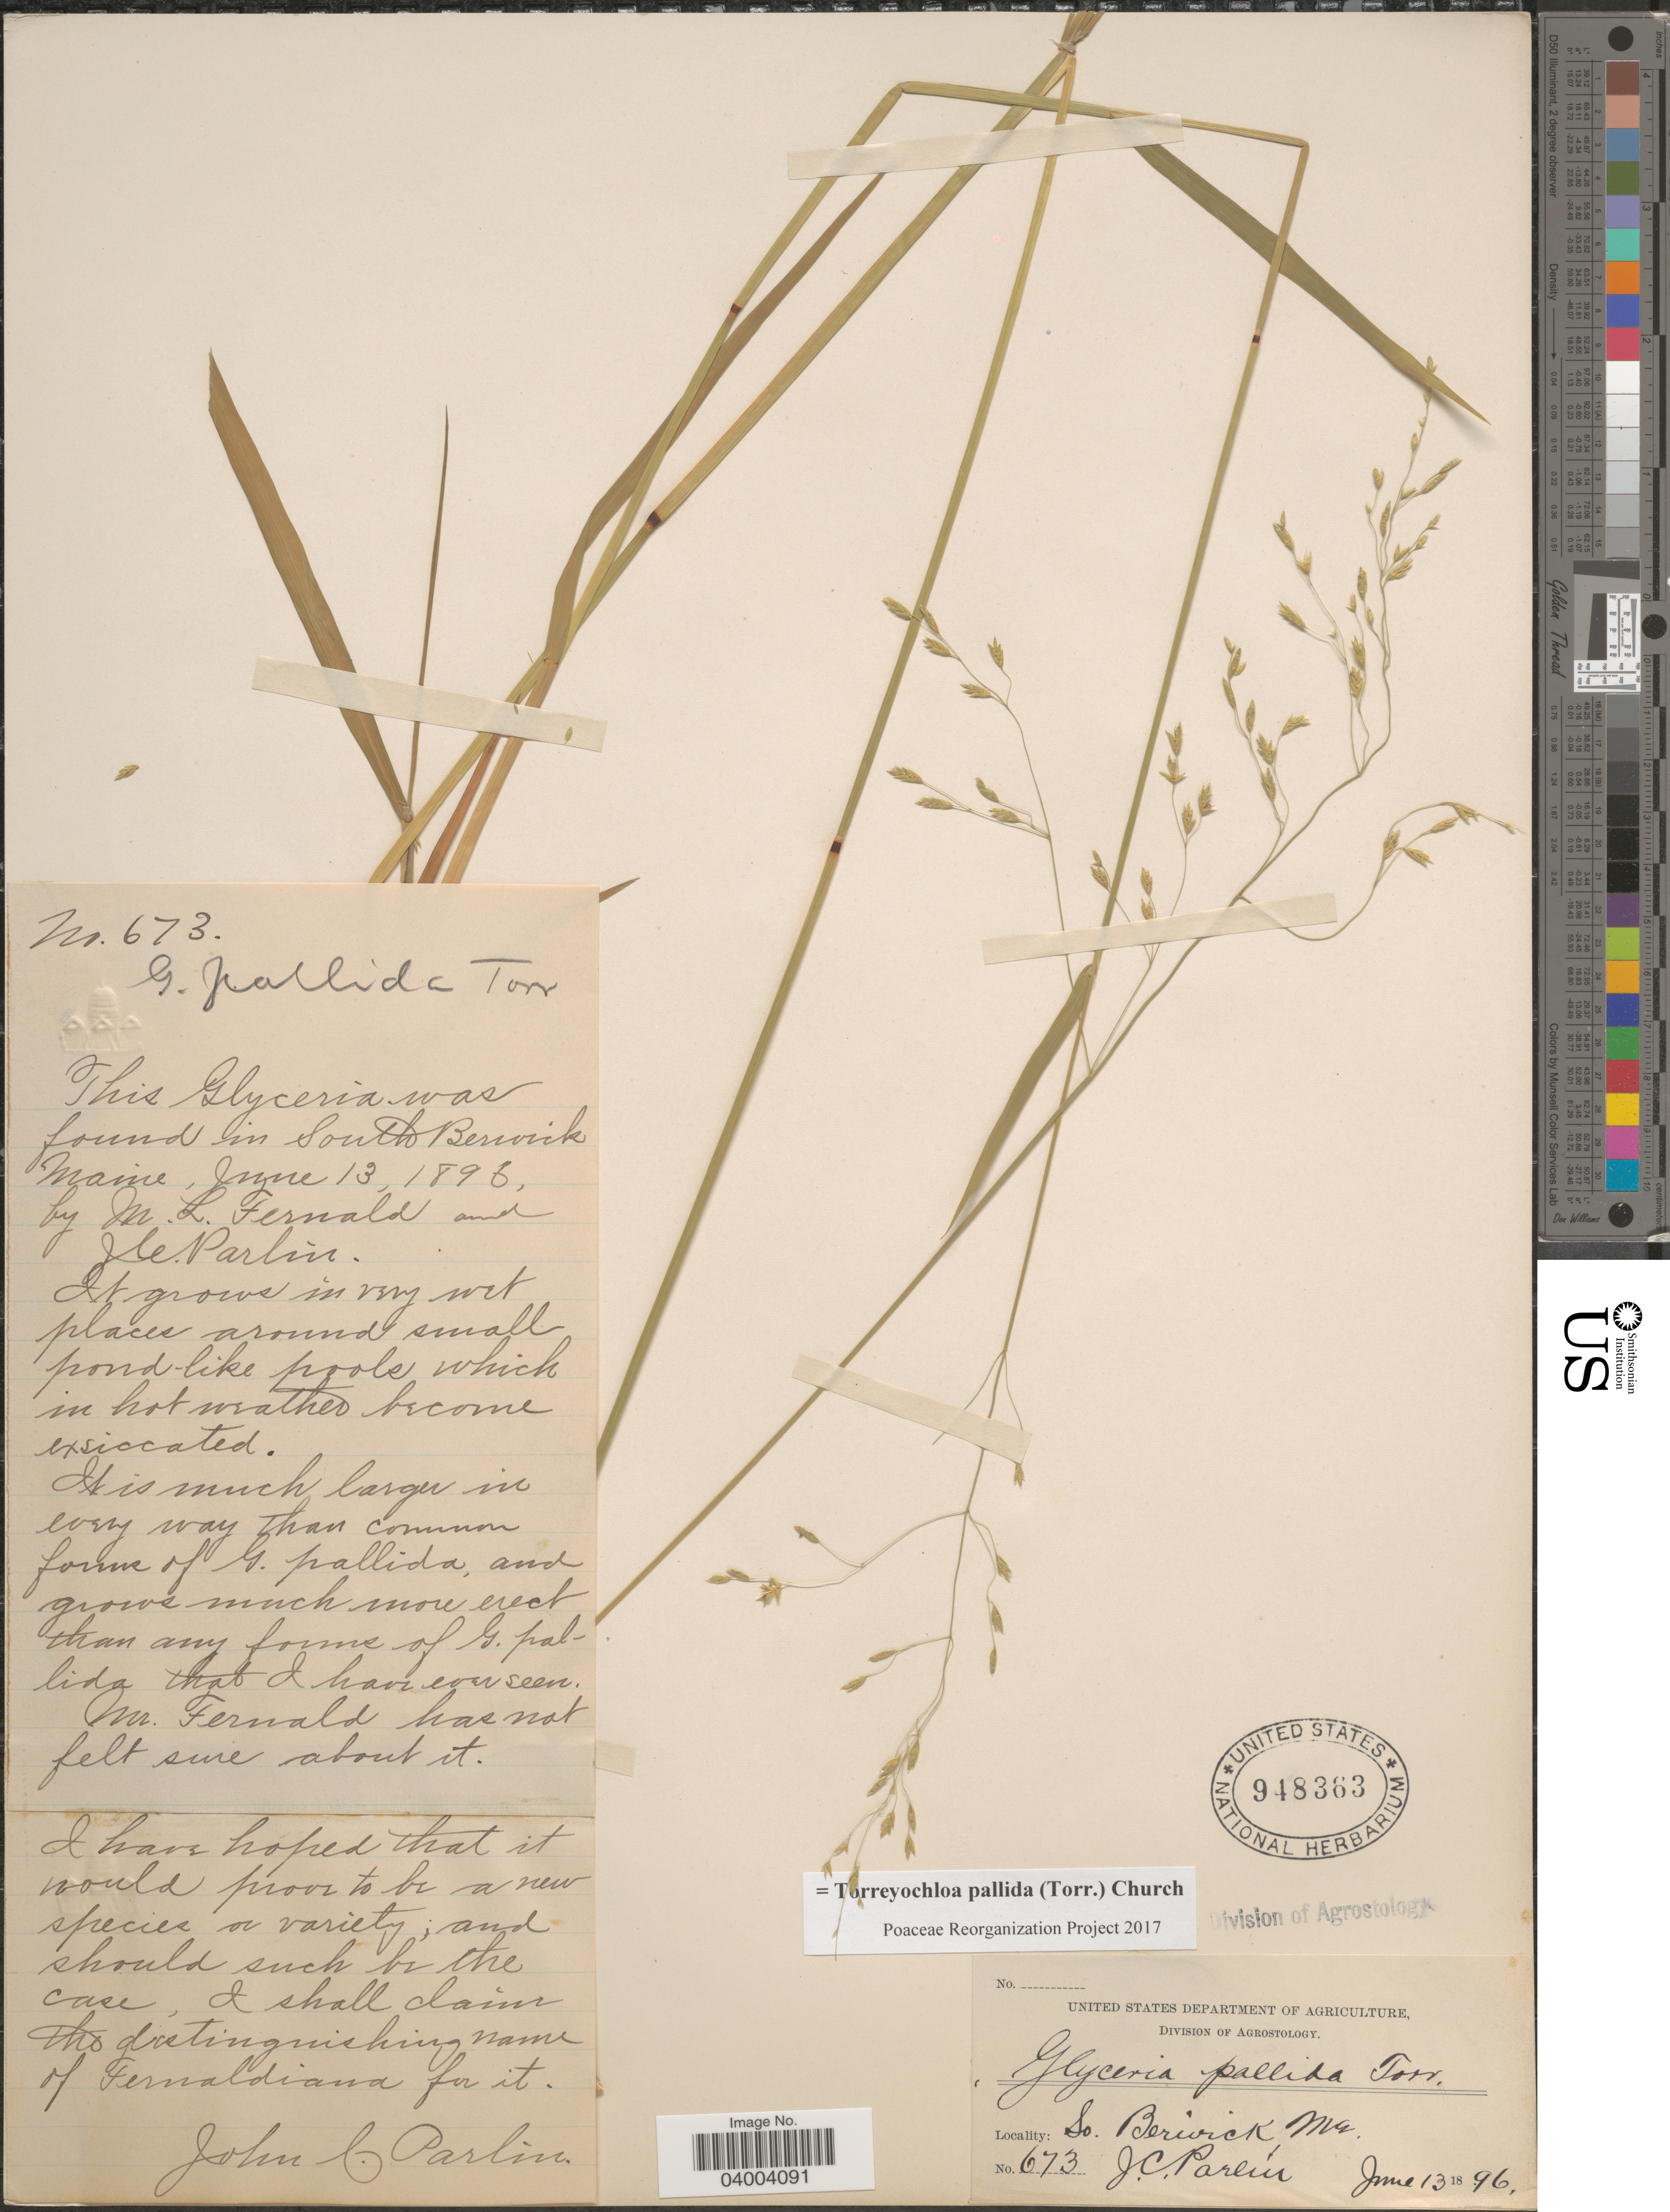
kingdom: Plantae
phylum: Tracheophyta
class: Liliopsida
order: Poales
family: Poaceae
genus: Torreyochloa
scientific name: Torreyochloa pallida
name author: (Torr.) G.L. Church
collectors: J. Parlin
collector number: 673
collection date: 1896-06-13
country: United States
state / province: Maine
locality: So. Berwick.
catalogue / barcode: US 948363